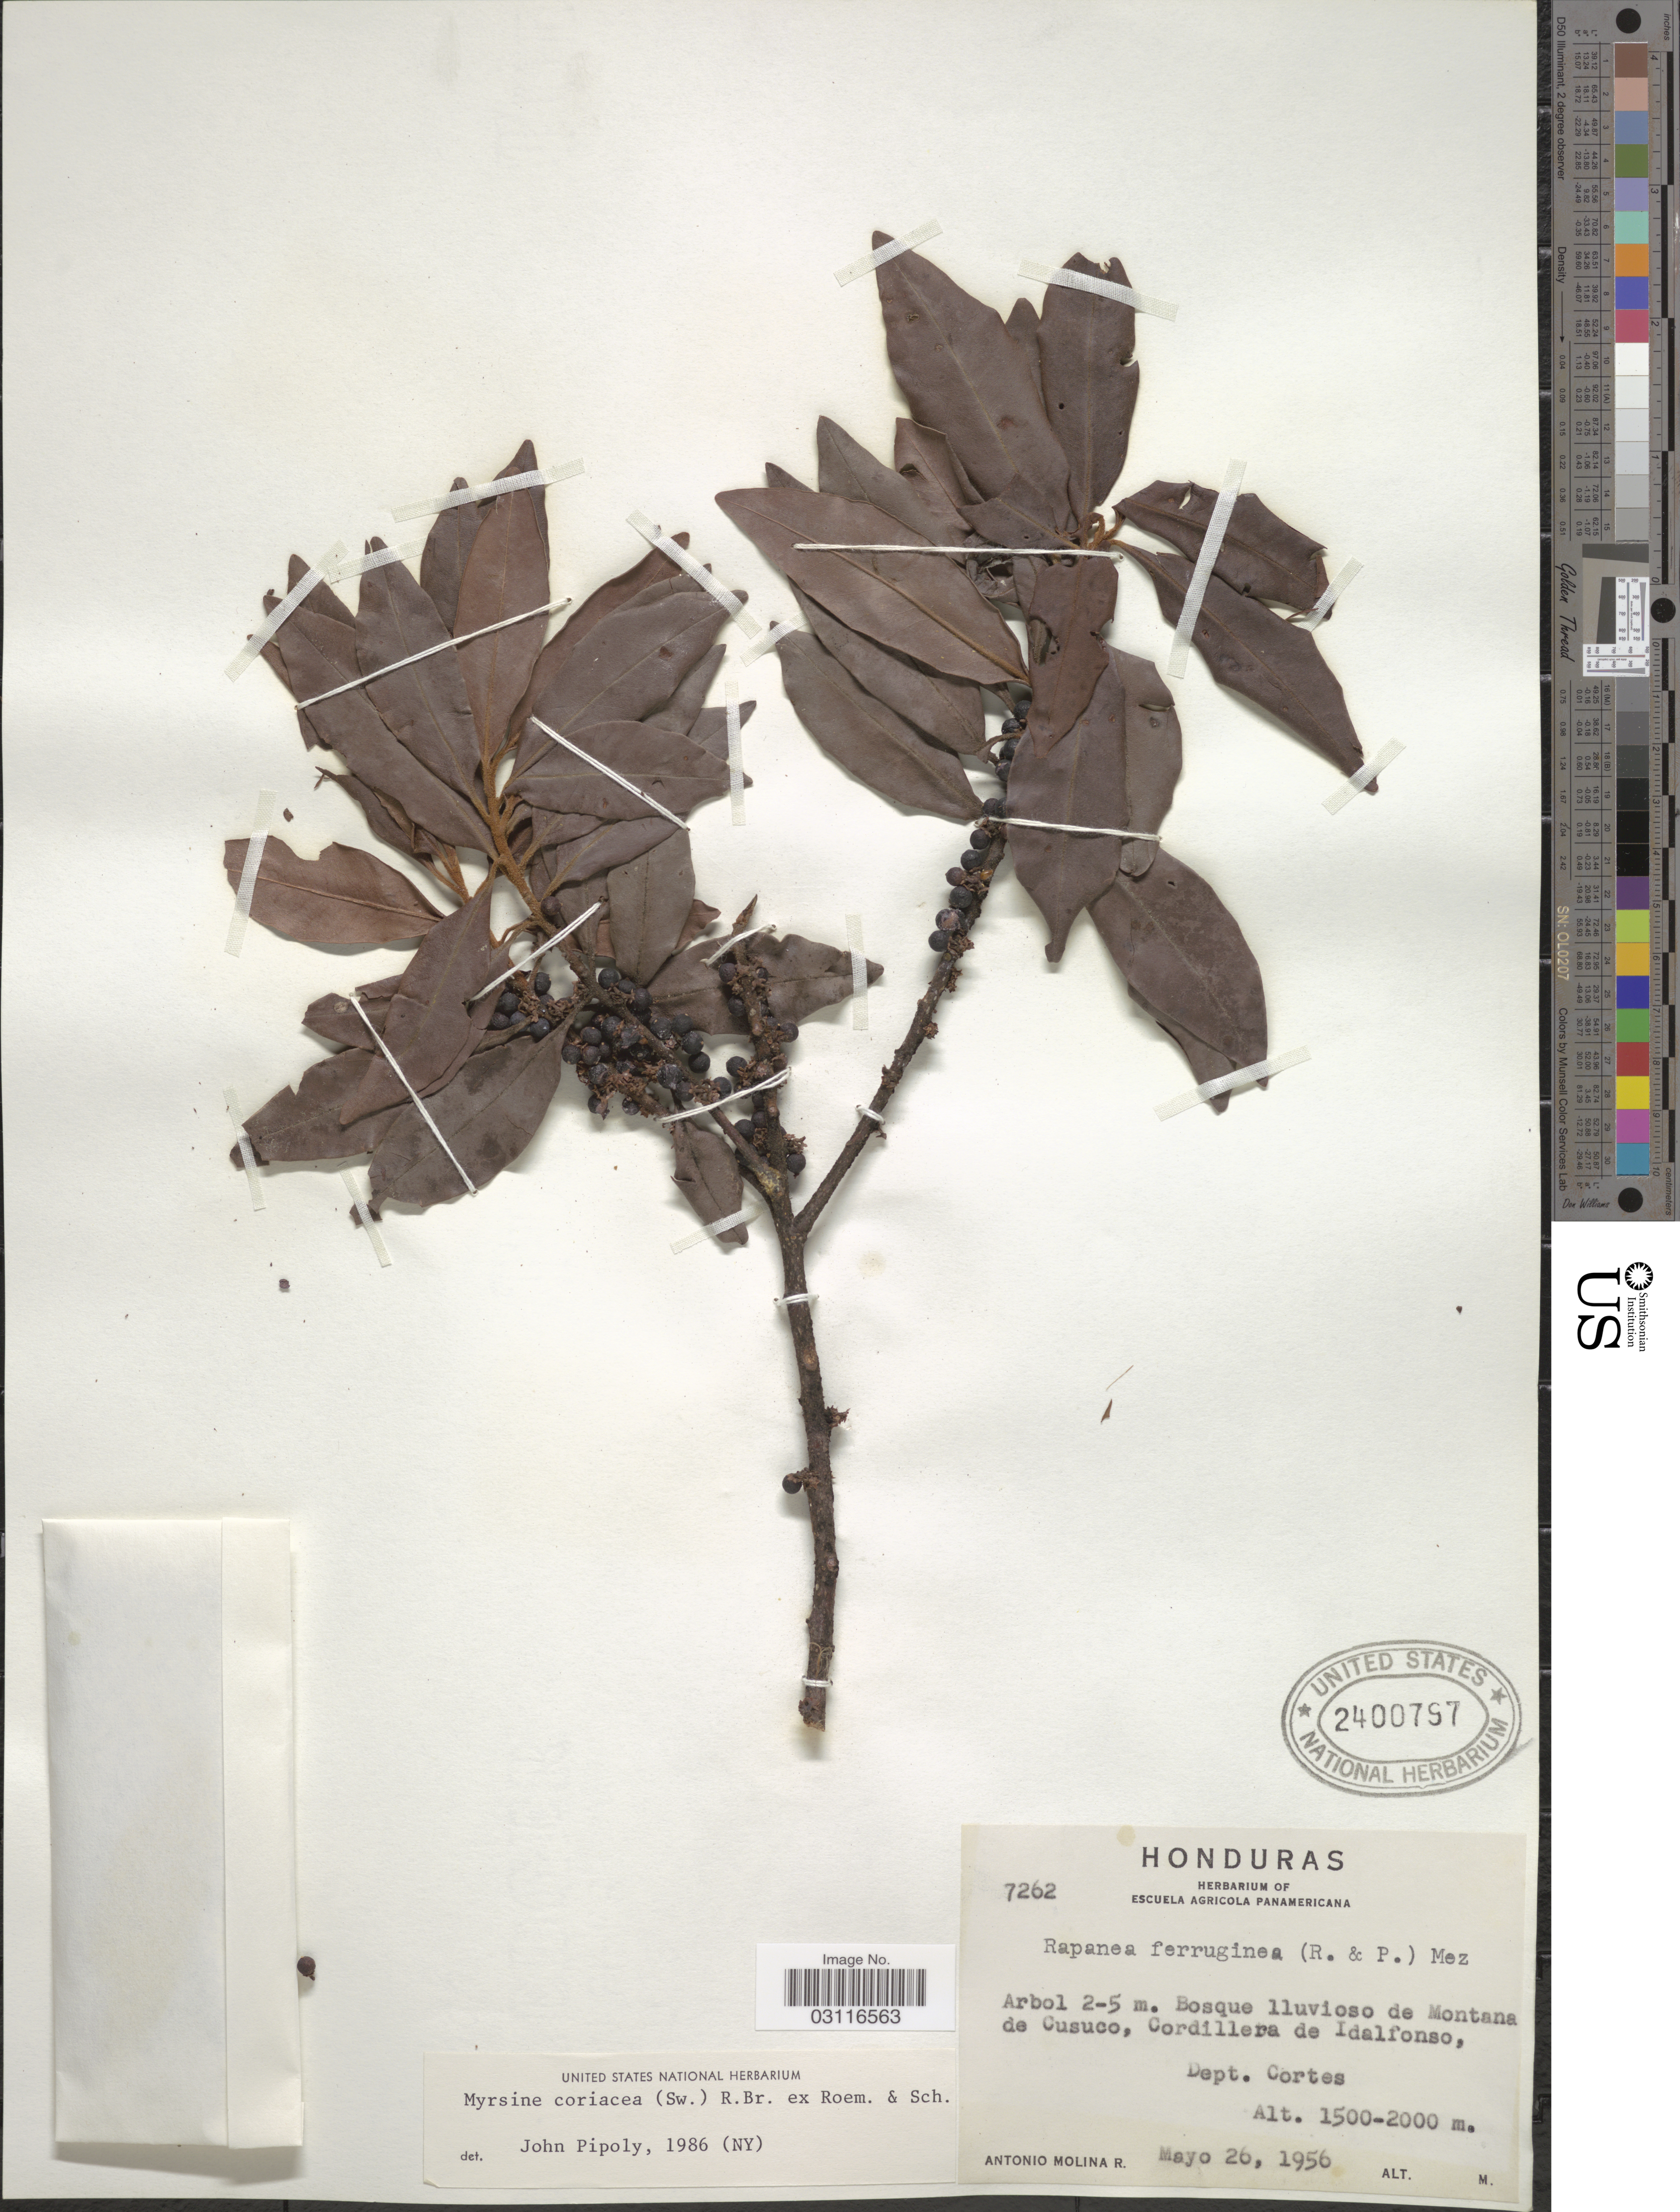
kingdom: Plantae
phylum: Tracheophyta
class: Magnoliopsida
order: Ericales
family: Primulaceae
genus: Myrsine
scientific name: Myrsine coriacea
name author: (Sw.) R. Br. ex Roem. & Schult.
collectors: A. Molina R.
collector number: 7262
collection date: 1956-05-26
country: Honduras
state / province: Cortés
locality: Bosque lluvioso de Montana de Cusuco, Cordillera de Idalfonso, Dept. Cortes.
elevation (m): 1500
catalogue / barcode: US 2400797